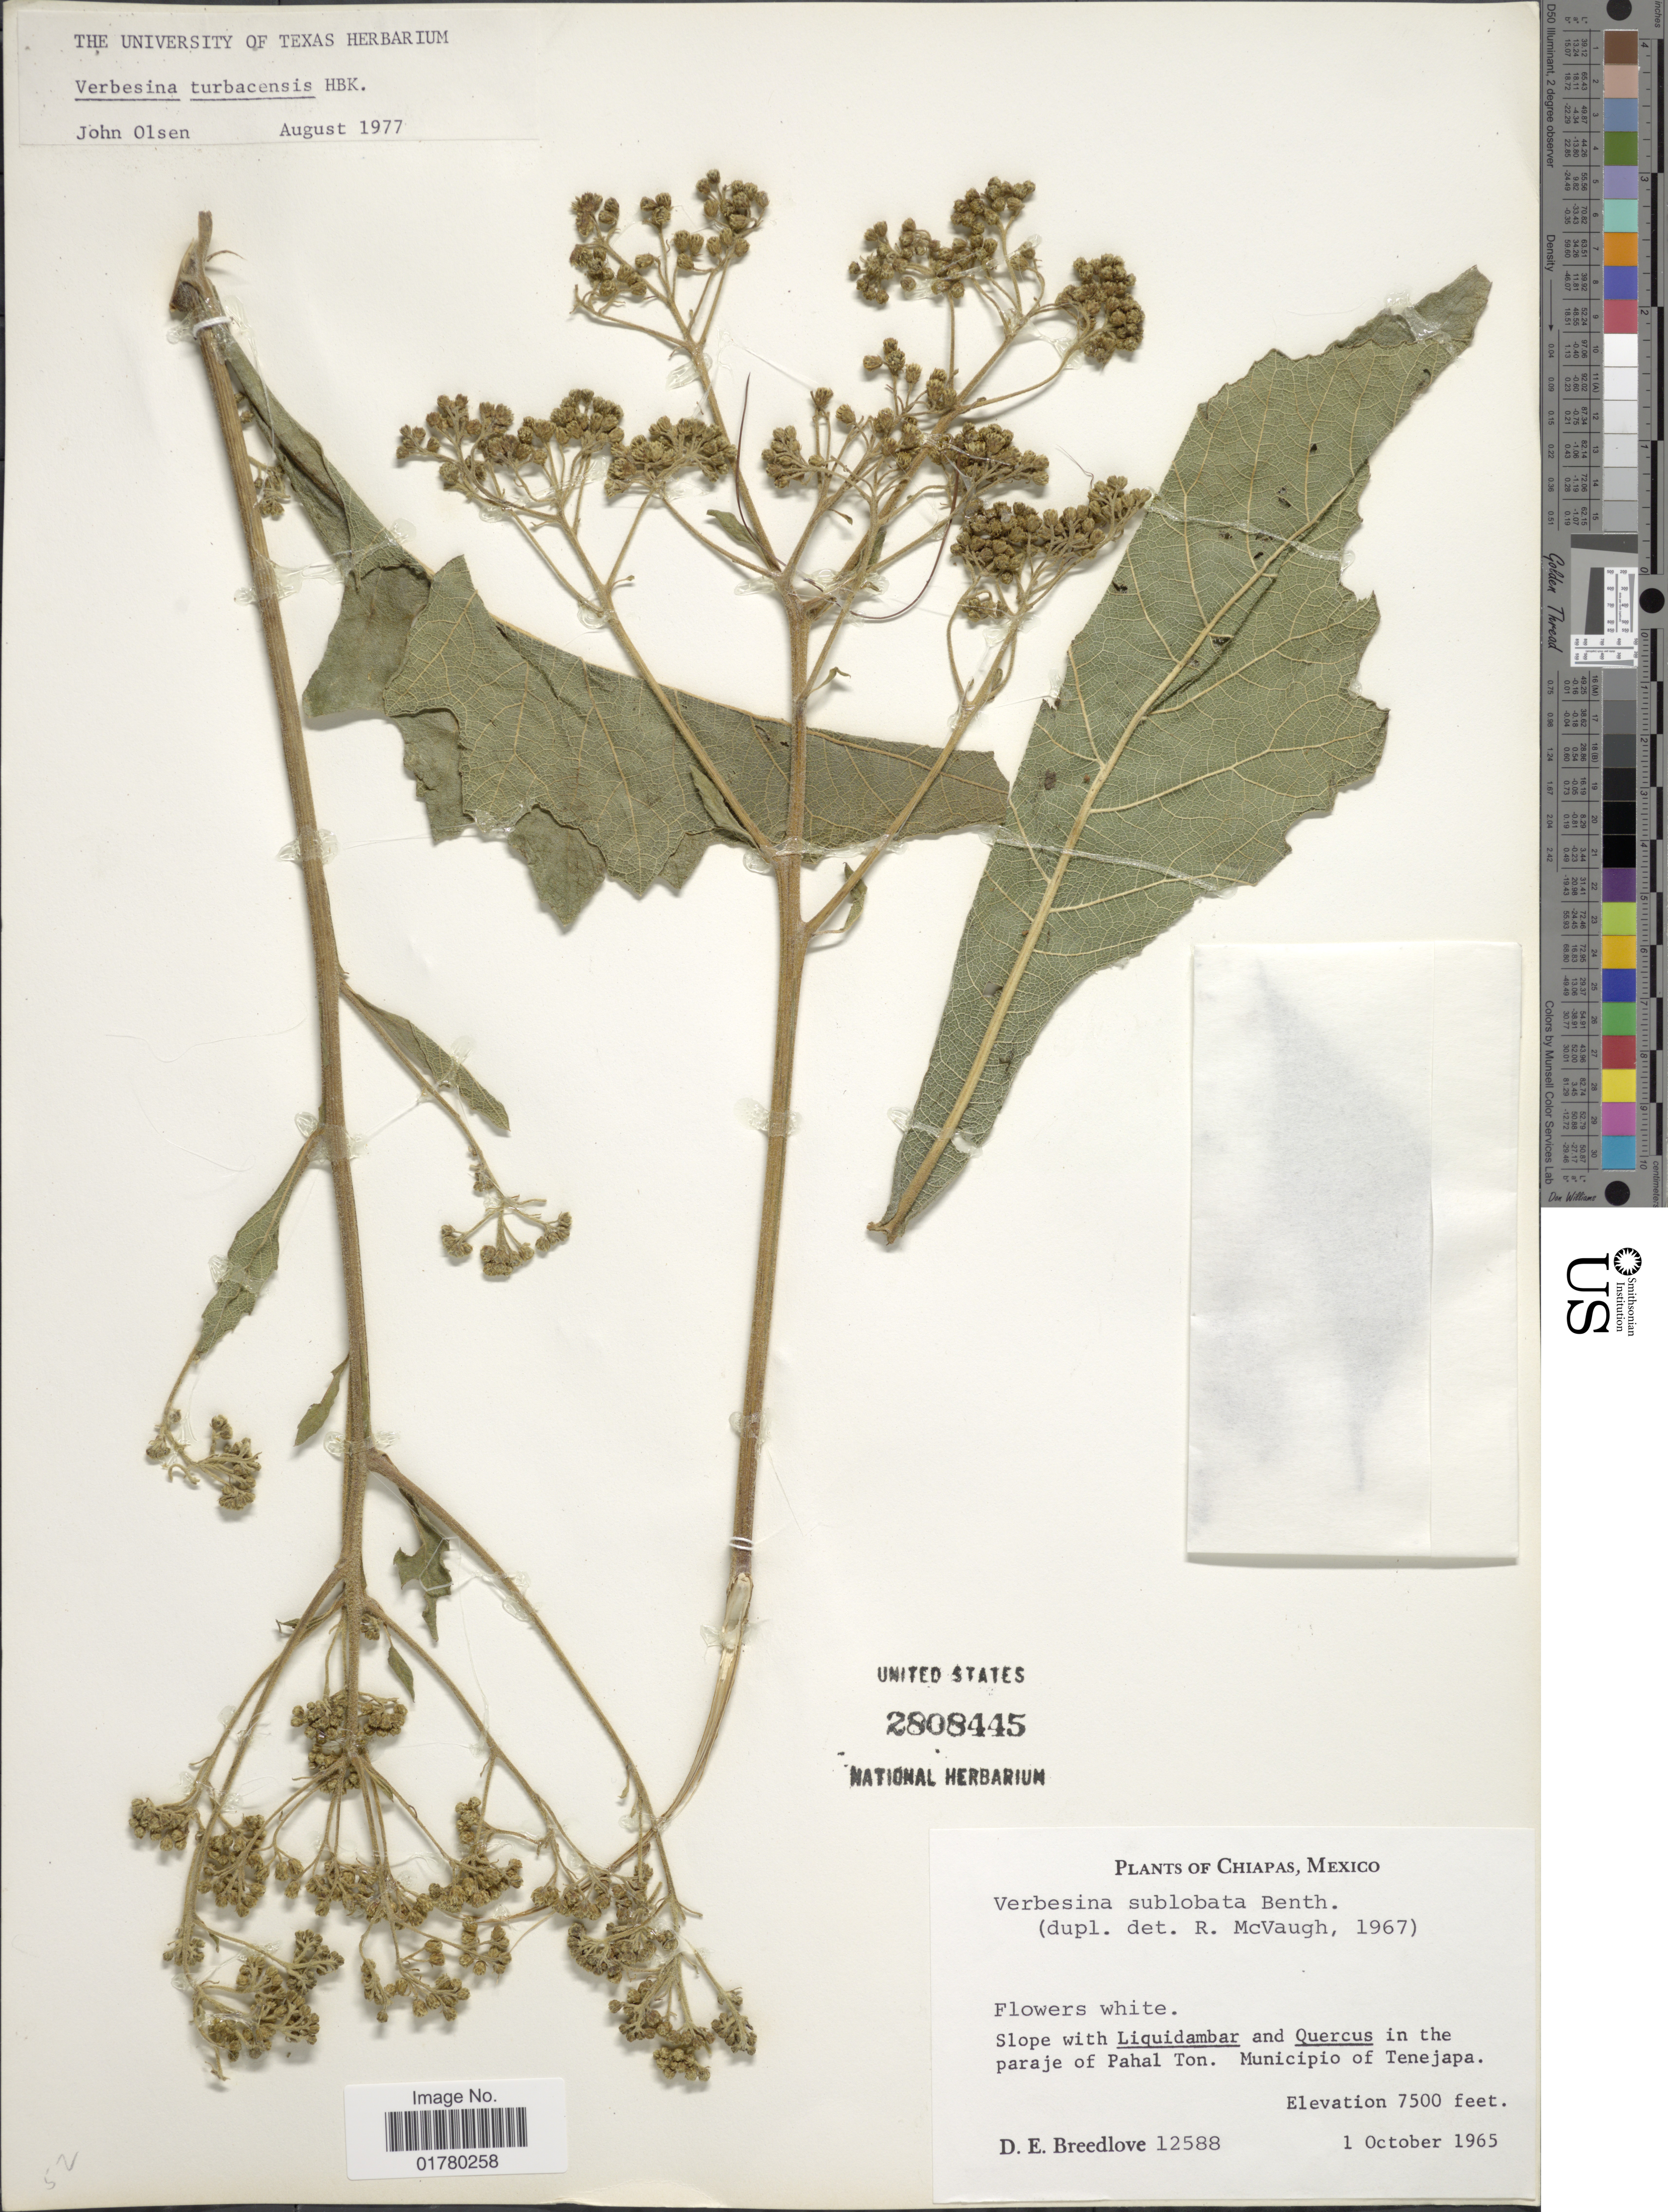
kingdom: Plantae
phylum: Tracheophyta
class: Magnoliopsida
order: Asterales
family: Asteraceae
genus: Verbesina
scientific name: Verbesina turbacensis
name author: Kunth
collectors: D. E. Breedlove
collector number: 12588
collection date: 1965-10-01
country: Mexico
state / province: Chiapas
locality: In the paraje of Pahal Ton. Municipio of Tenejapa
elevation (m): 2286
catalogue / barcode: US 2808445